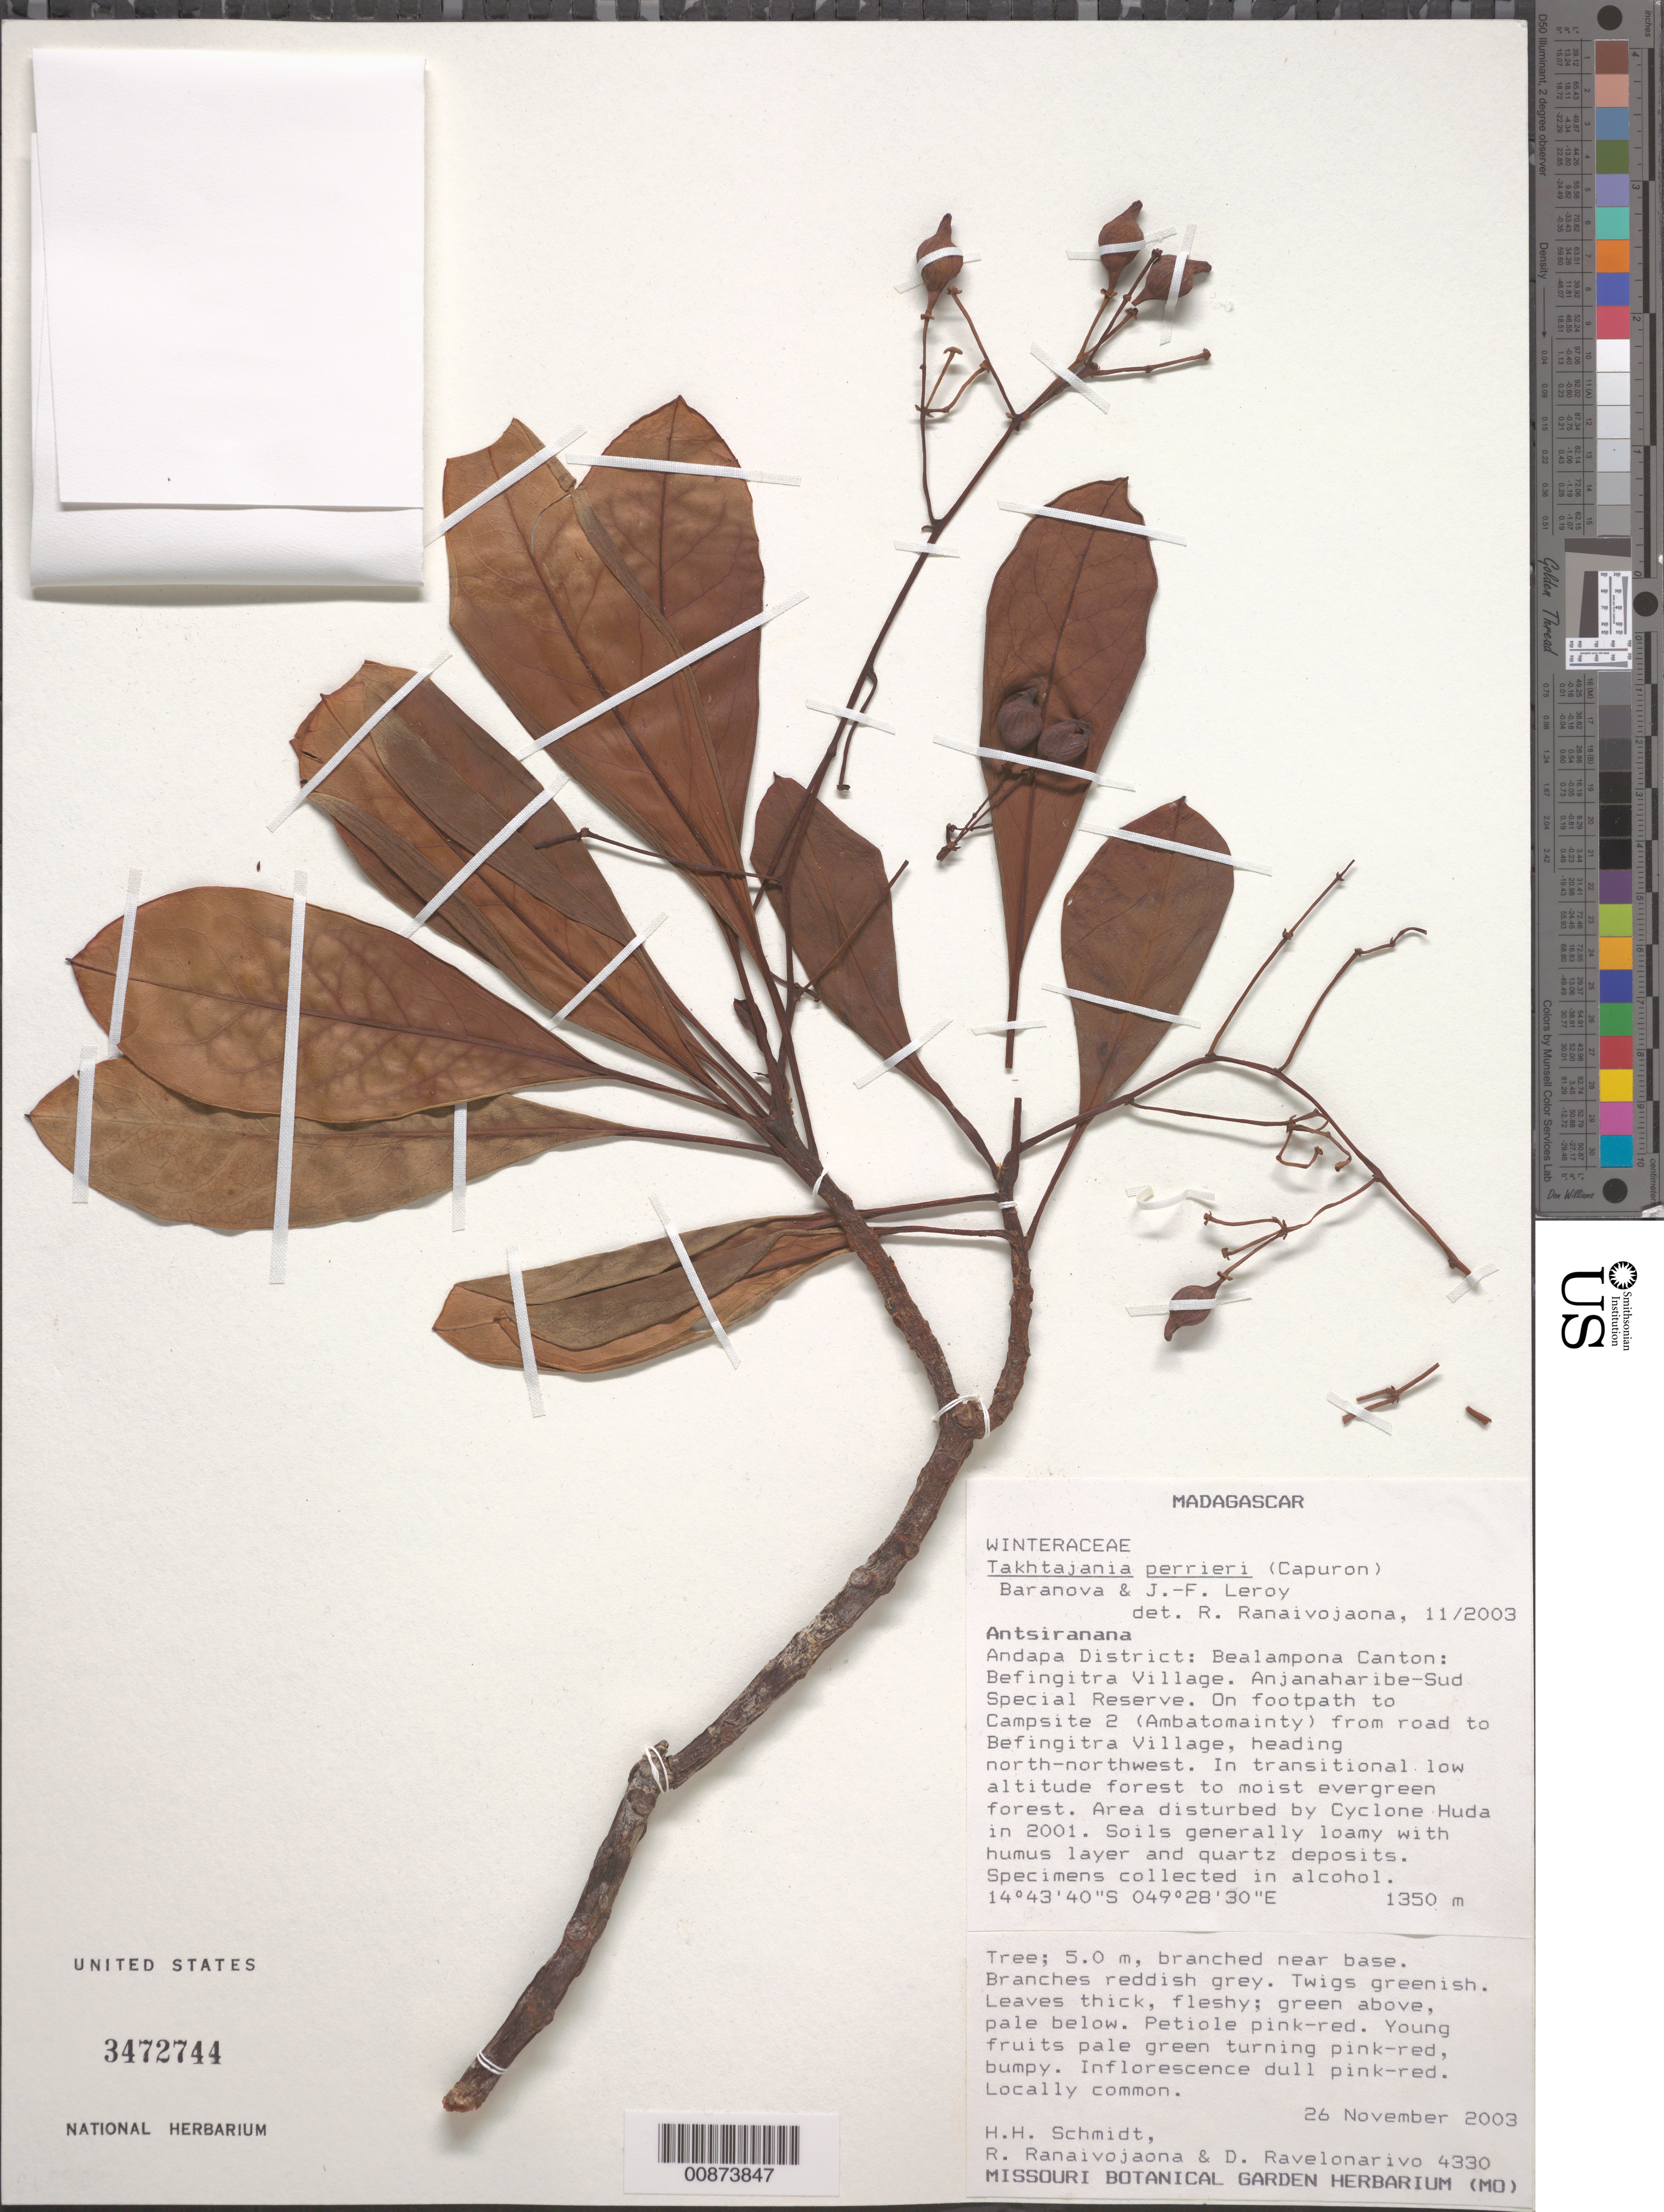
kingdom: Plantae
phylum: Tracheophyta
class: Magnoliopsida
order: Canellales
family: Winteraceae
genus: Takhtajania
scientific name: Takhtajania perrieri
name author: (Capuron) Baranova & J.-F. Leroy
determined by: Ranaivojaona, R.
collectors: H. H. Schmidt & R. Ranaivojaona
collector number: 4330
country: Madagascar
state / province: Sava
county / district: Andapa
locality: Bealompona Canton, Befingitra Village, Anjanaharibe-Sud Special Reserve.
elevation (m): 1350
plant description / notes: Fruit temporarily sampled for micro-CT scanning.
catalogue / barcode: US 3472744